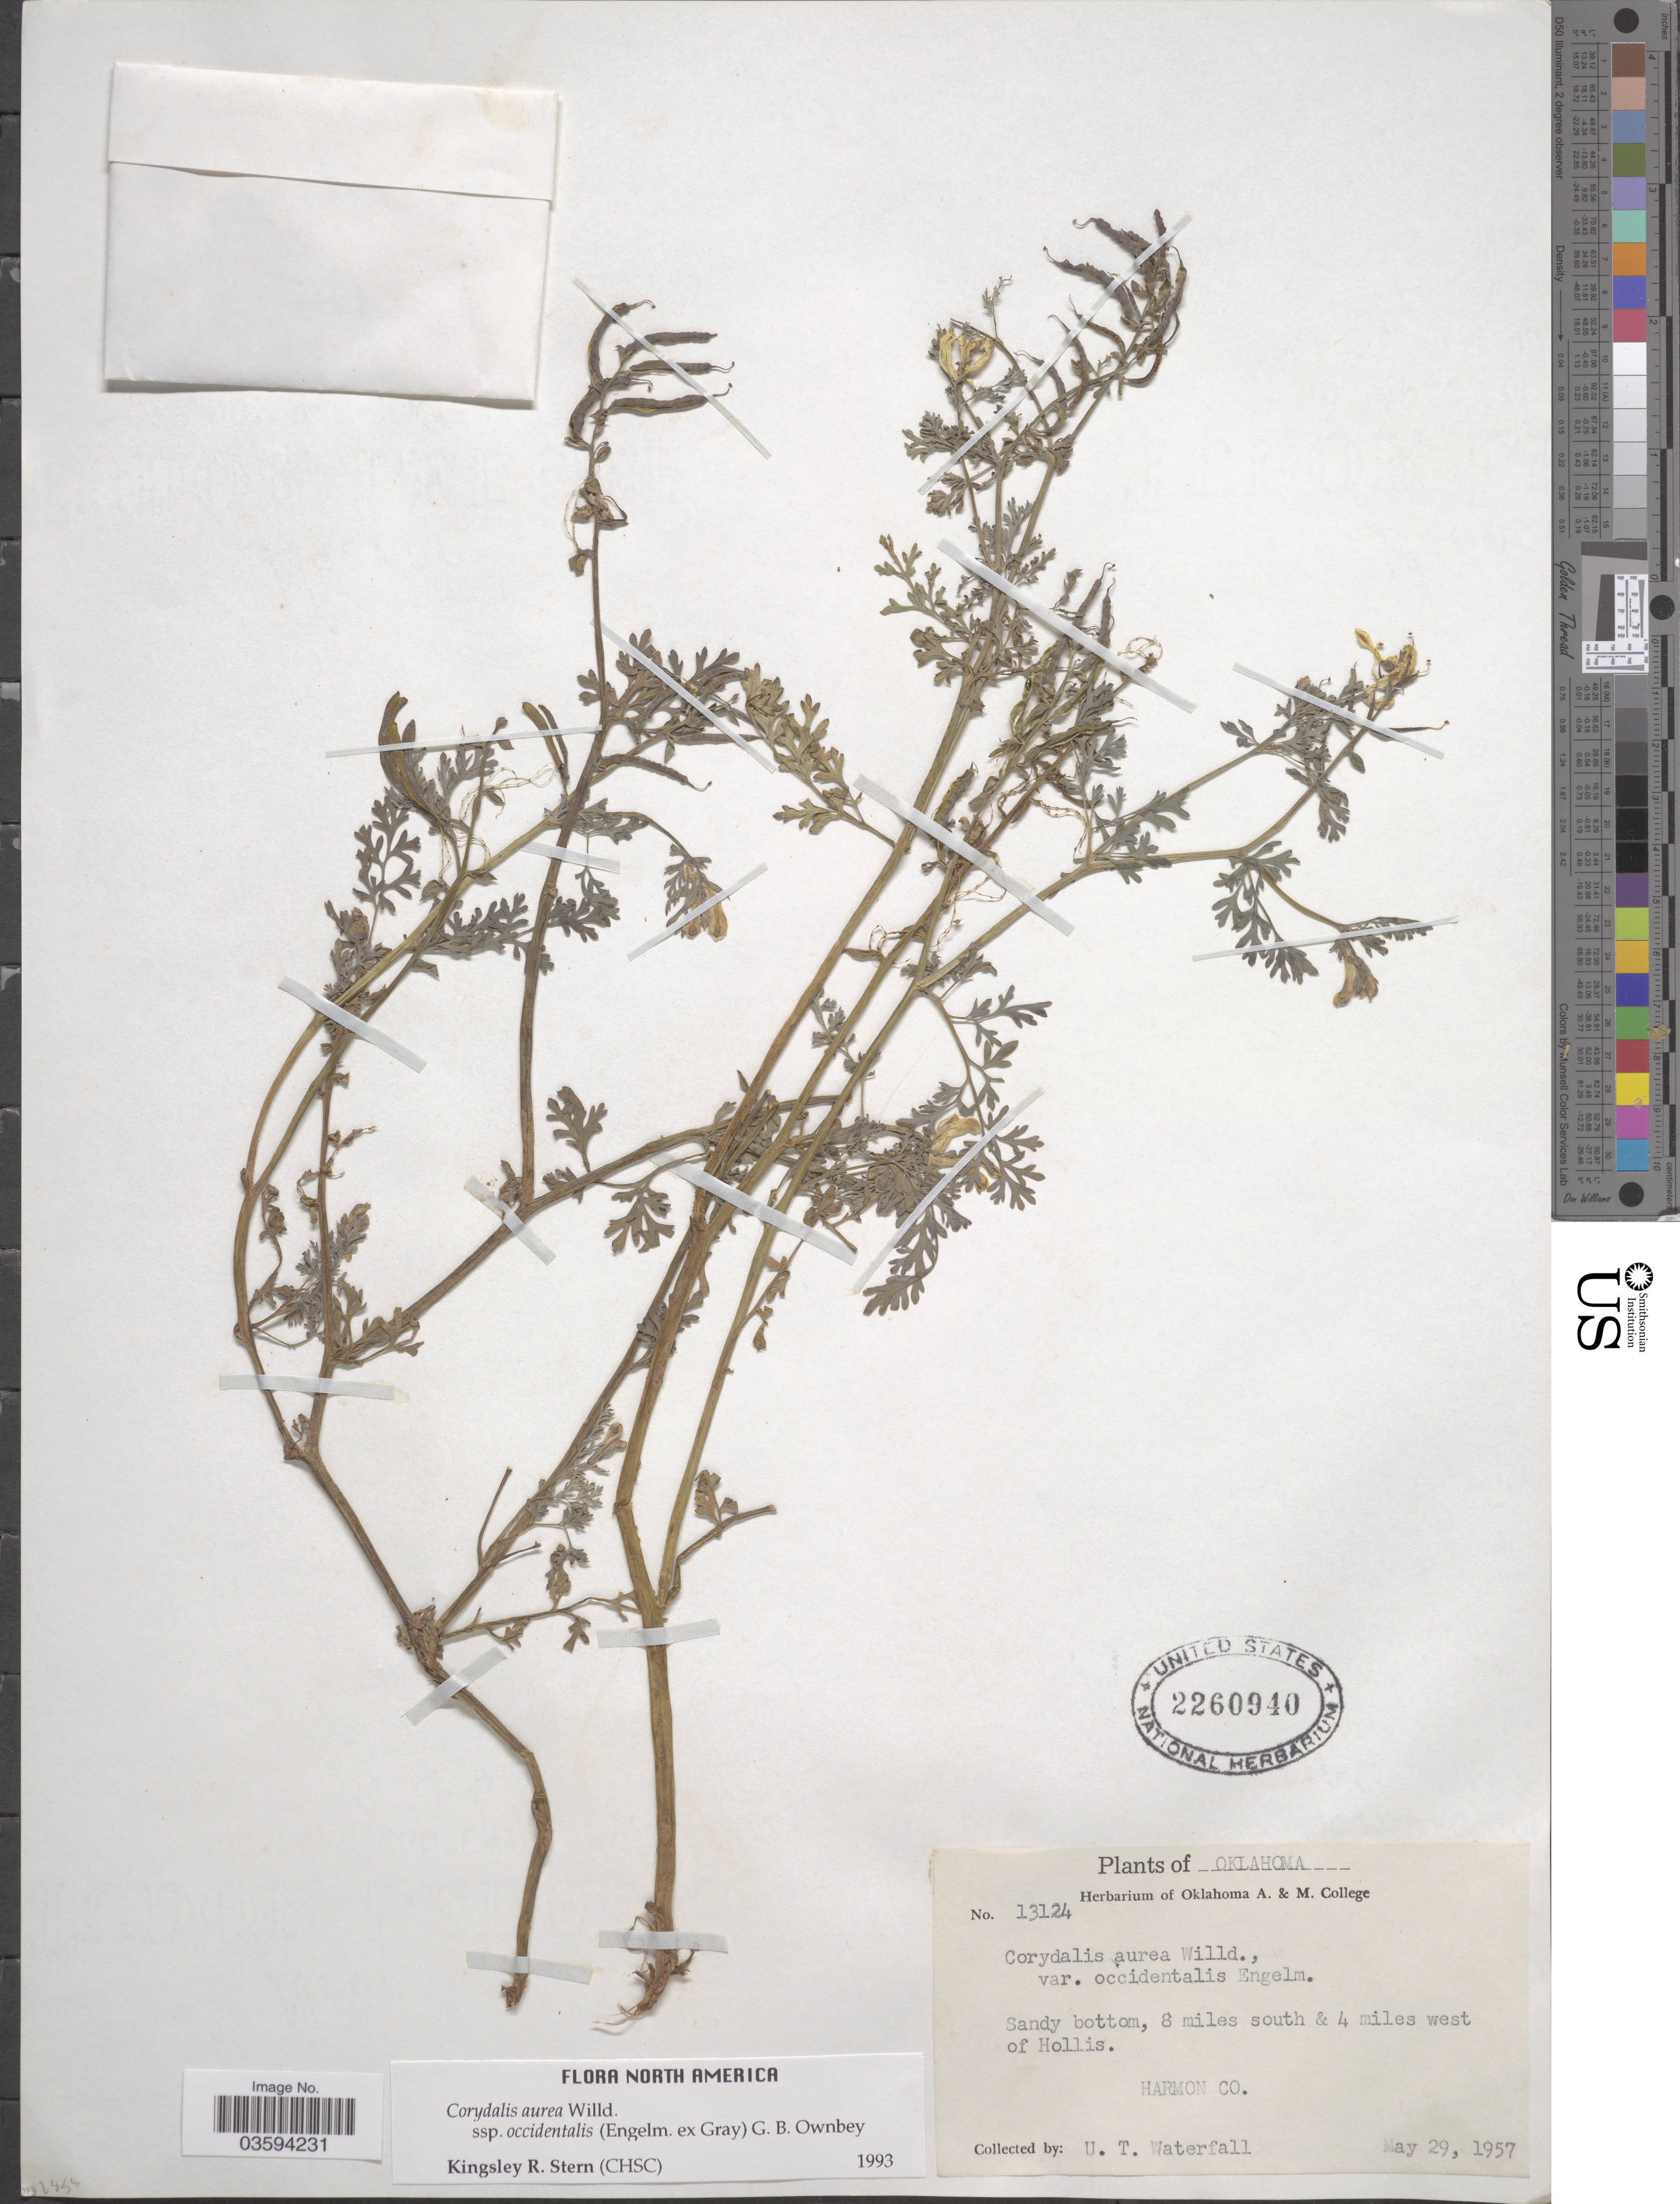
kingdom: Plantae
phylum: Tracheophyta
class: Magnoliopsida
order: Ranunculales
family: Papaveraceae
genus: Corydalis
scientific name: Corydalis aurea subsp. occidentalis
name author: Willd.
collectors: U. T. Waterfall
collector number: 13124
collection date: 1957-05-29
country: United States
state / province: Oklahoma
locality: Sandy bottom, 8 miles south & 4 miles west of Hollis. Harmon Co.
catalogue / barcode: US 2260940